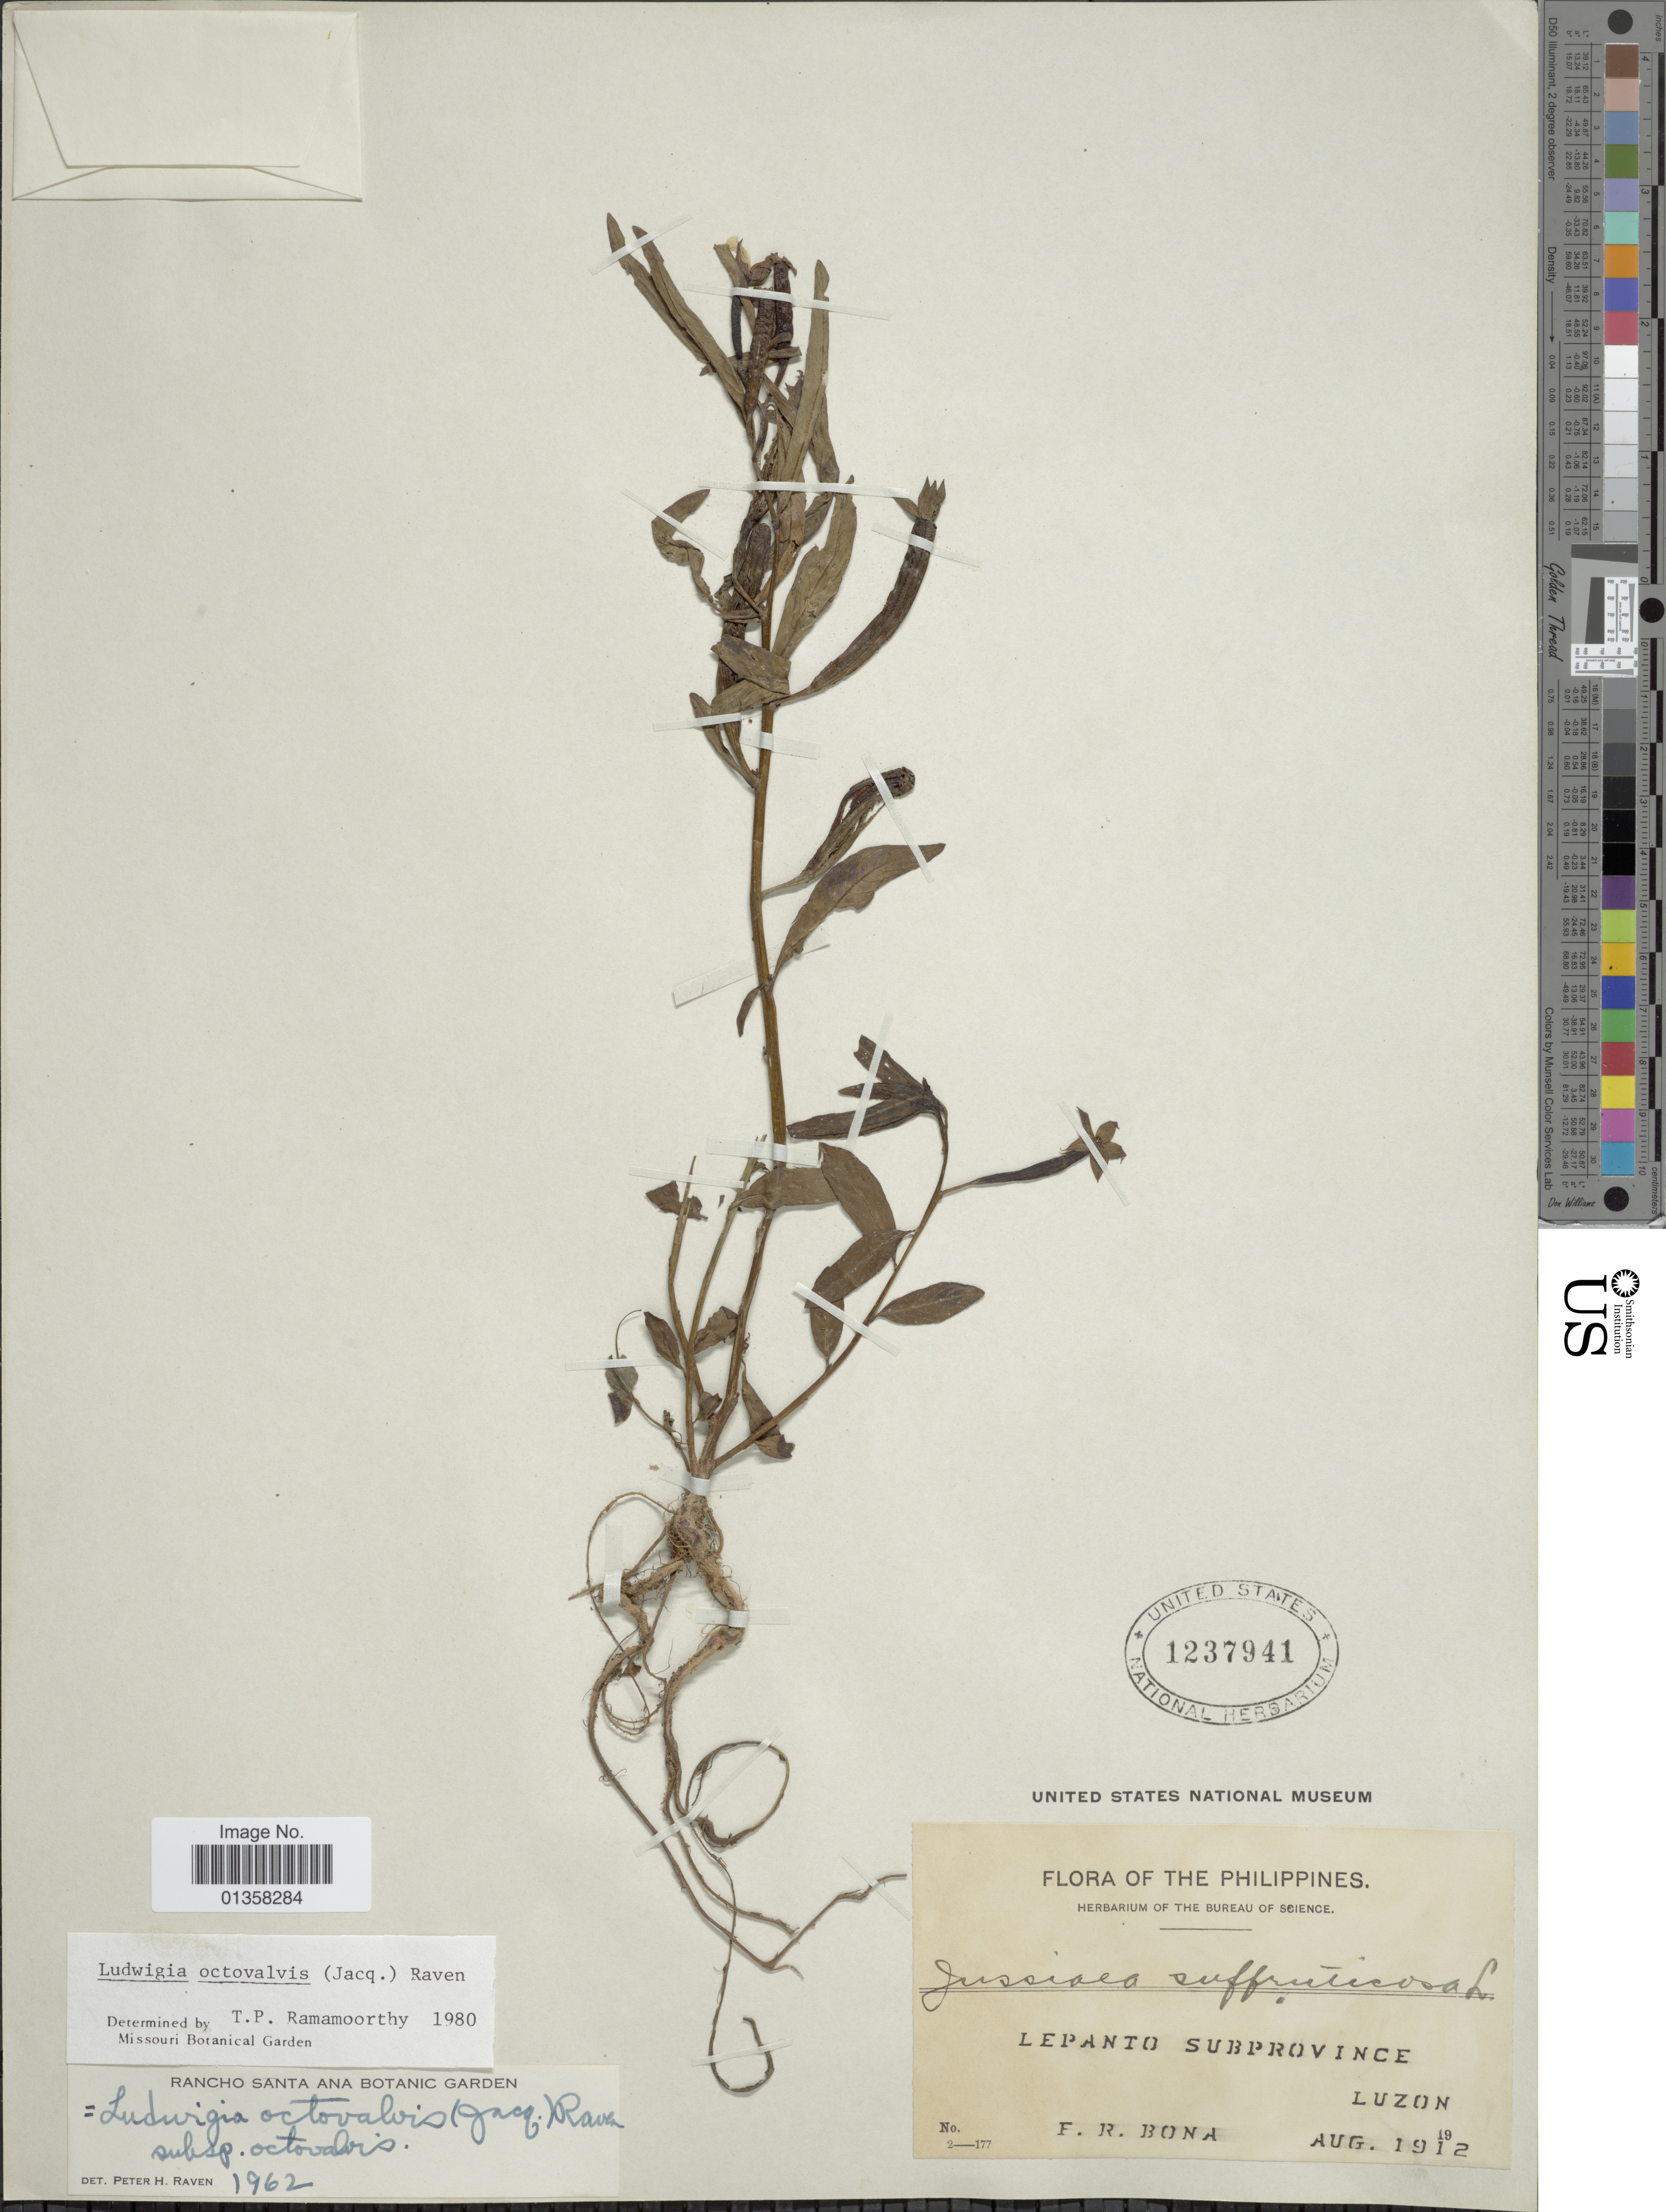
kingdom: Plantae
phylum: Tracheophyta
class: Magnoliopsida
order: Myrtales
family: Onagraceae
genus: Ludwigia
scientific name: Ludwigia octovalvis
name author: (Jacq.) P.H. Raven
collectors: F. Bona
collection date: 1912-08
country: Philippines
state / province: Central Luzon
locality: Lepanto Subprovince, Luzon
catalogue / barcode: US 1237941